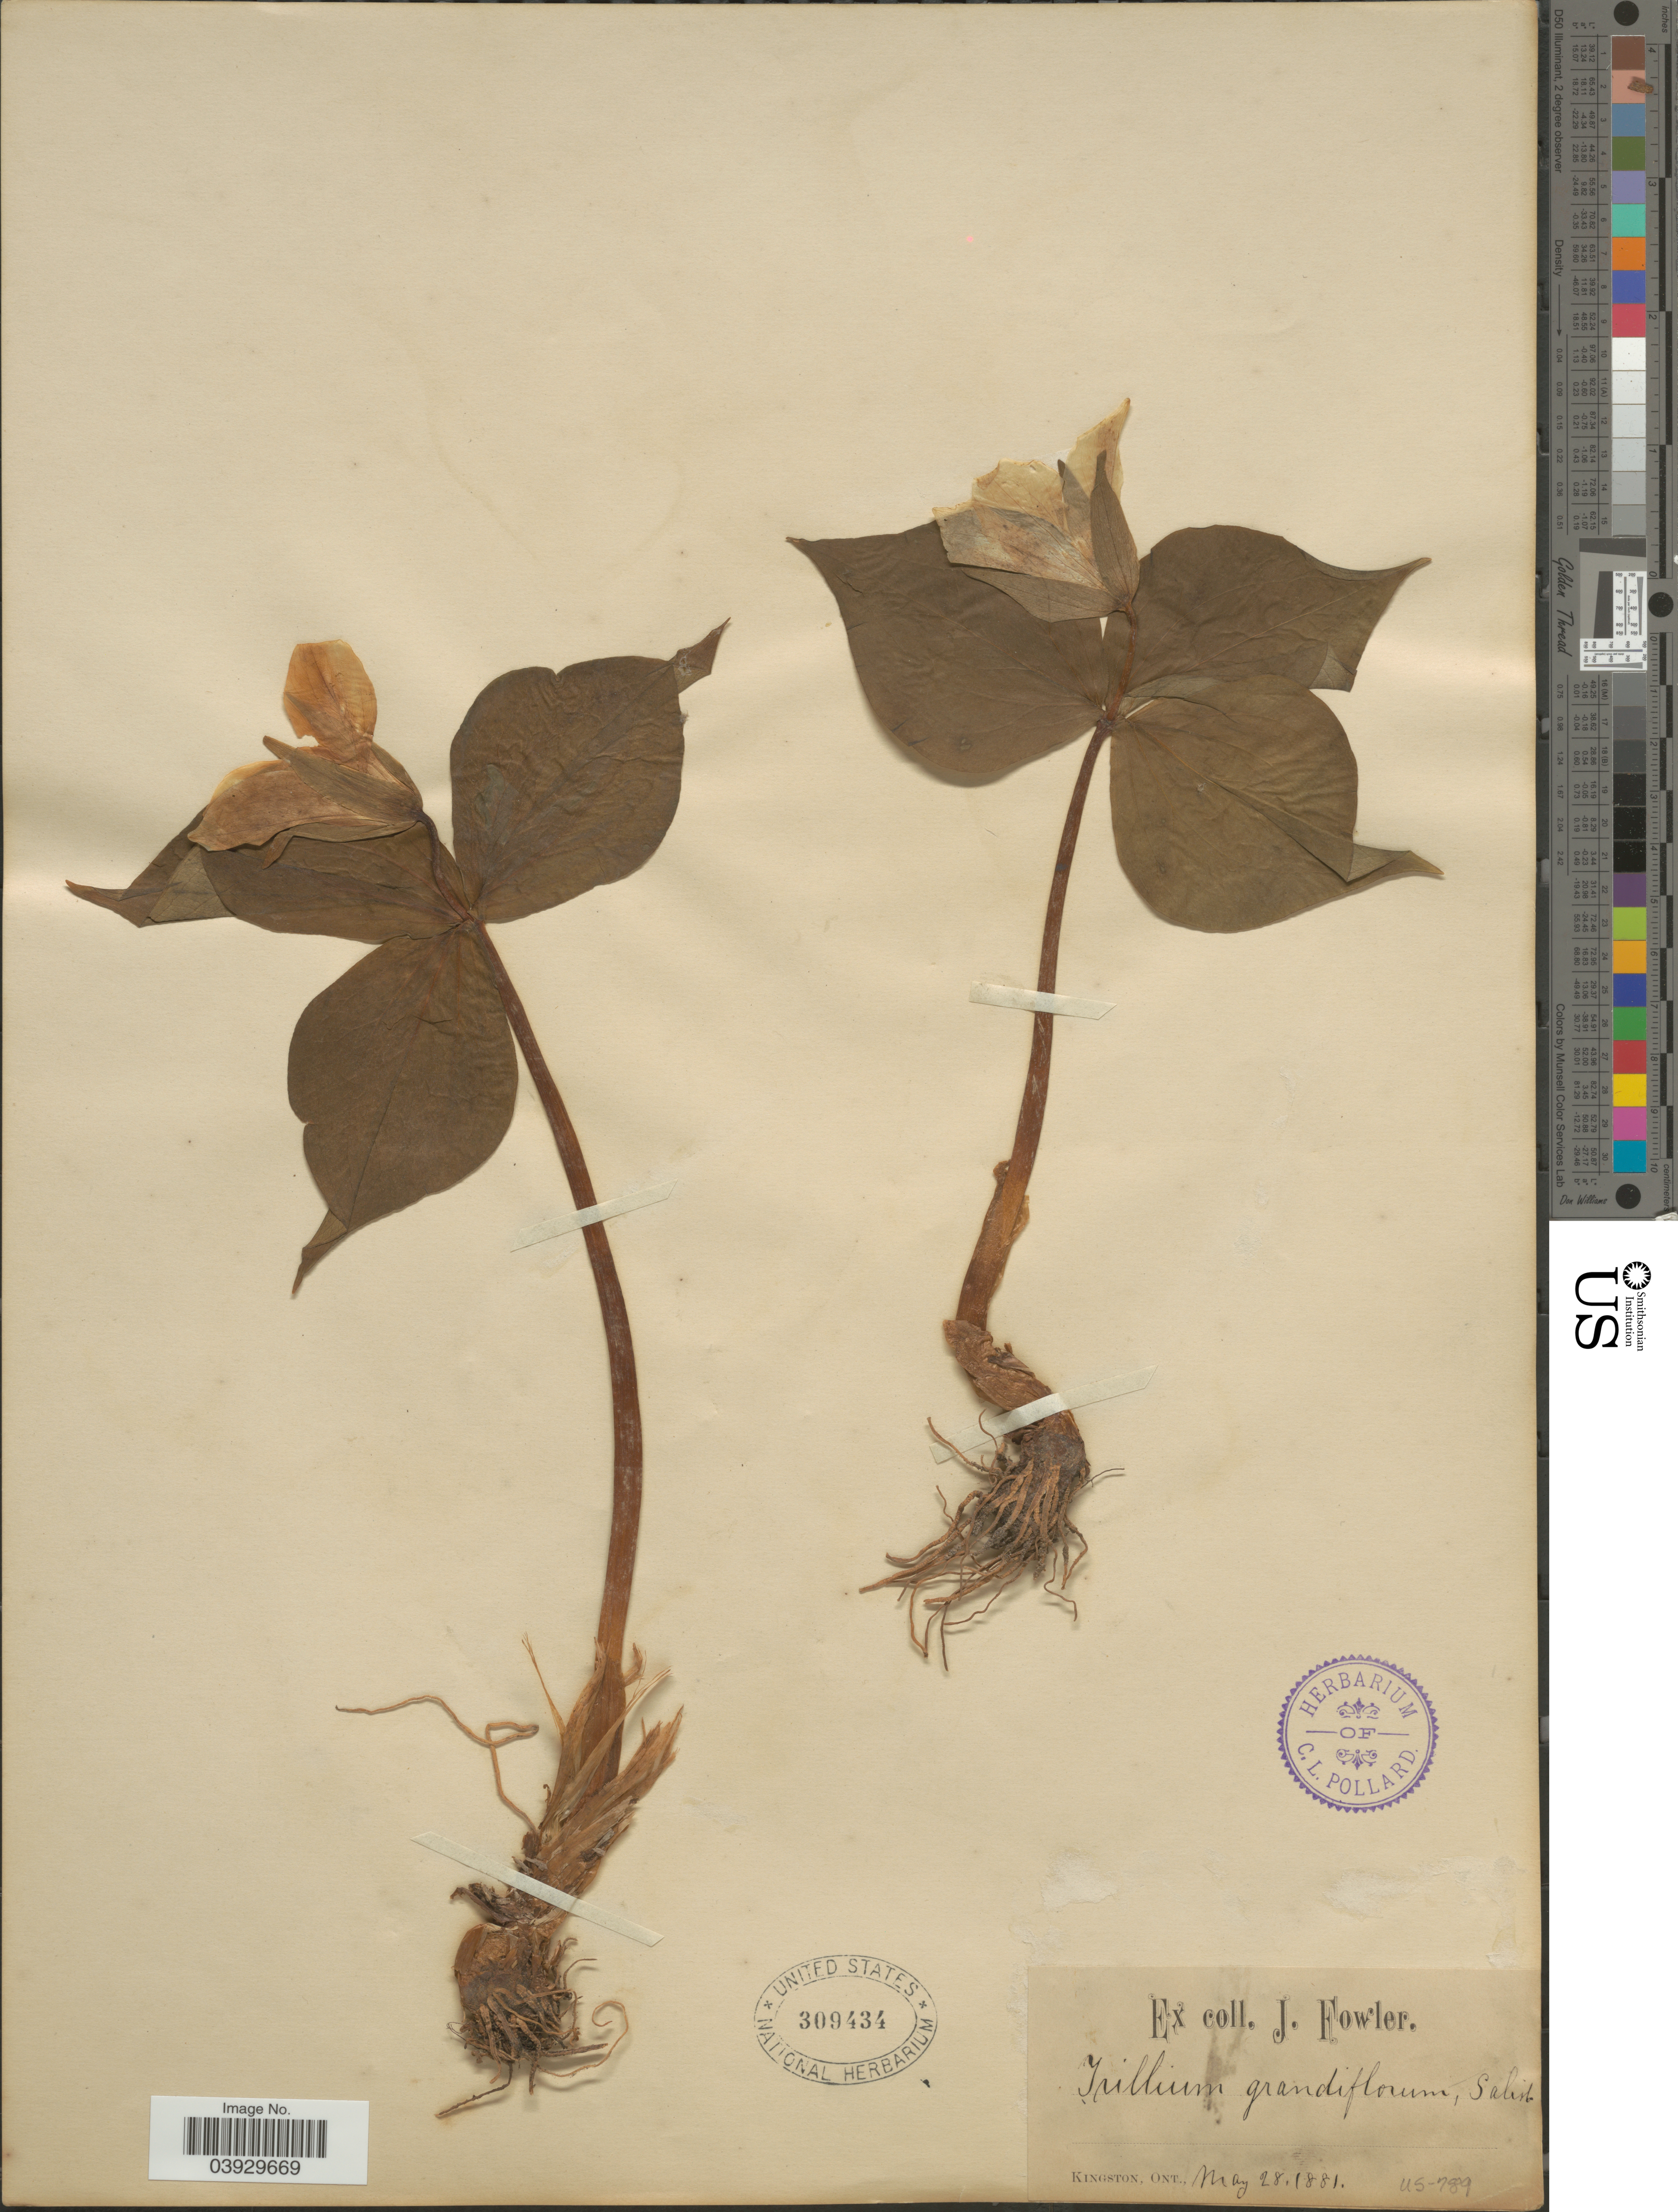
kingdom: Plantae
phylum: Tracheophyta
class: Liliopsida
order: Liliales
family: Melanthiaceae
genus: Trillium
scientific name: Trillium grandiflorum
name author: (Michx.) Salisb.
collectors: J. Fowler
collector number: US-789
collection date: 1881-05-28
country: Canada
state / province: Ontario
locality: Kingston.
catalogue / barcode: US 309434